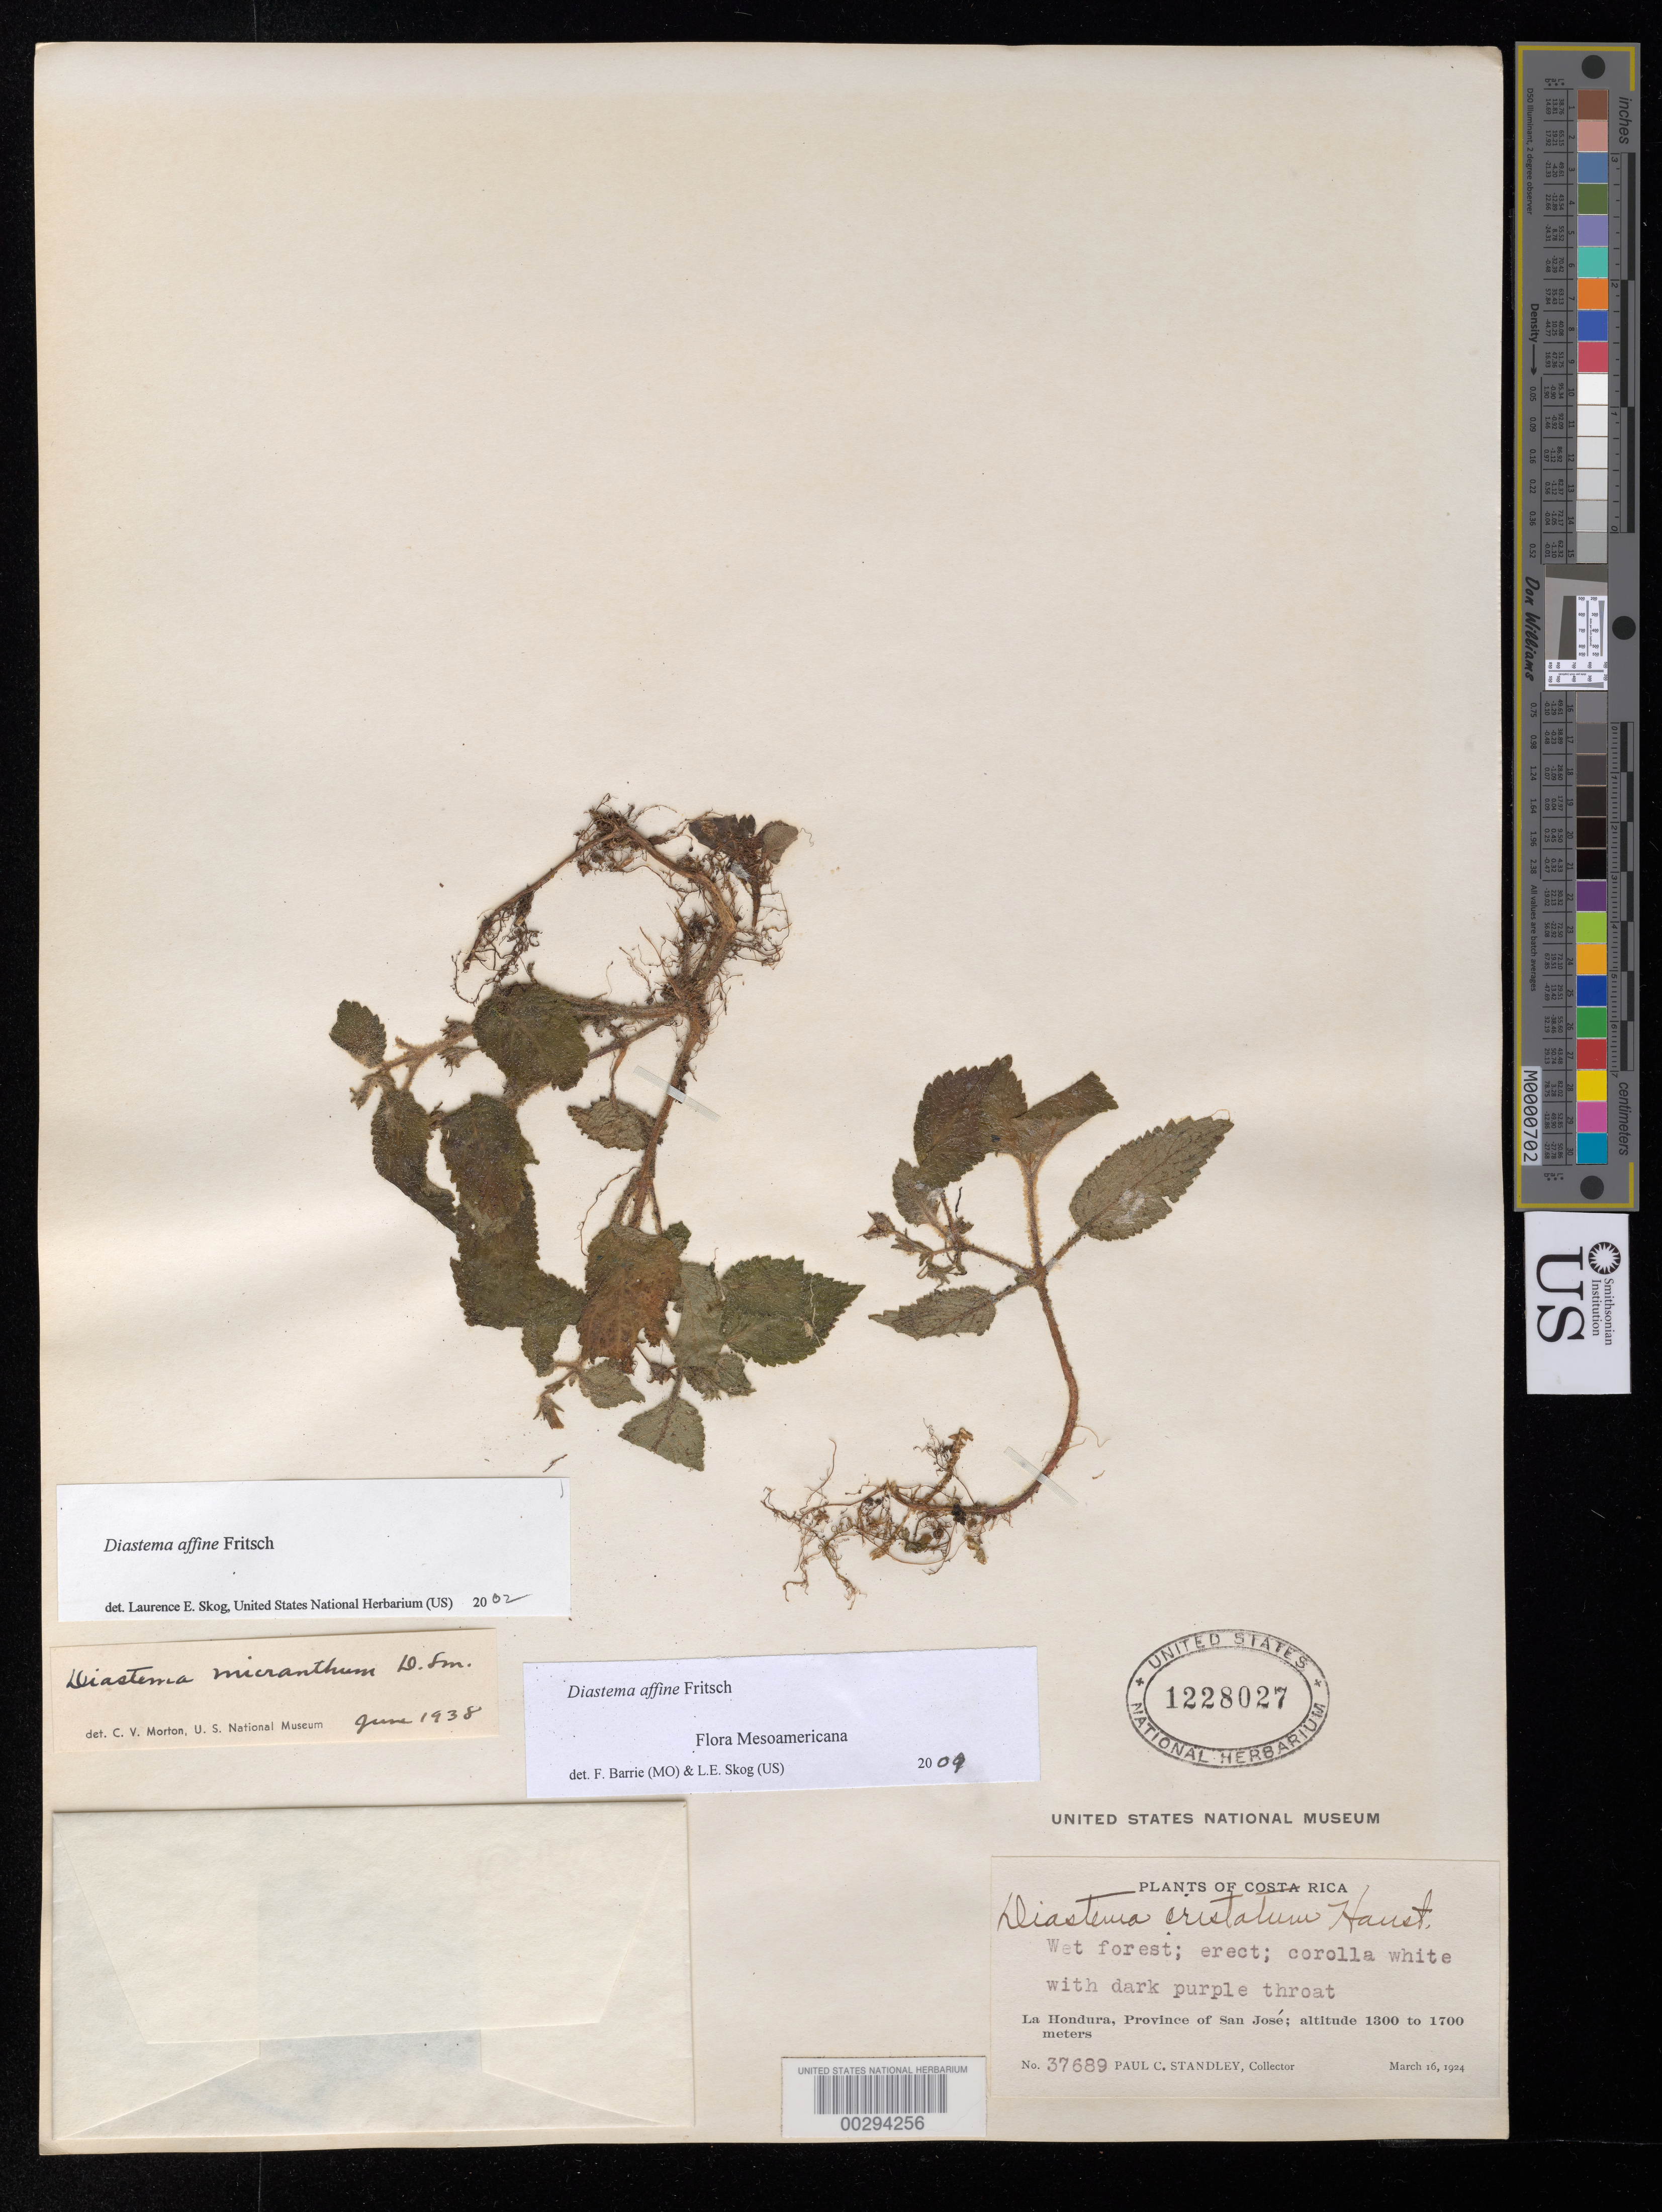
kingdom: Plantae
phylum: Tracheophyta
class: Magnoliopsida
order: Lamiales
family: Gesneriaceae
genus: Diastema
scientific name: Diastema affine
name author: Fritsch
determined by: Skog, Laurence E.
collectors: P. C. Standley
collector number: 37689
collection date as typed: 16 Mar 1924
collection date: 1924-03-16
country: Costa Rica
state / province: San José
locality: La Hondura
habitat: Wet forest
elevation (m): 1300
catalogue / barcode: US 1228027